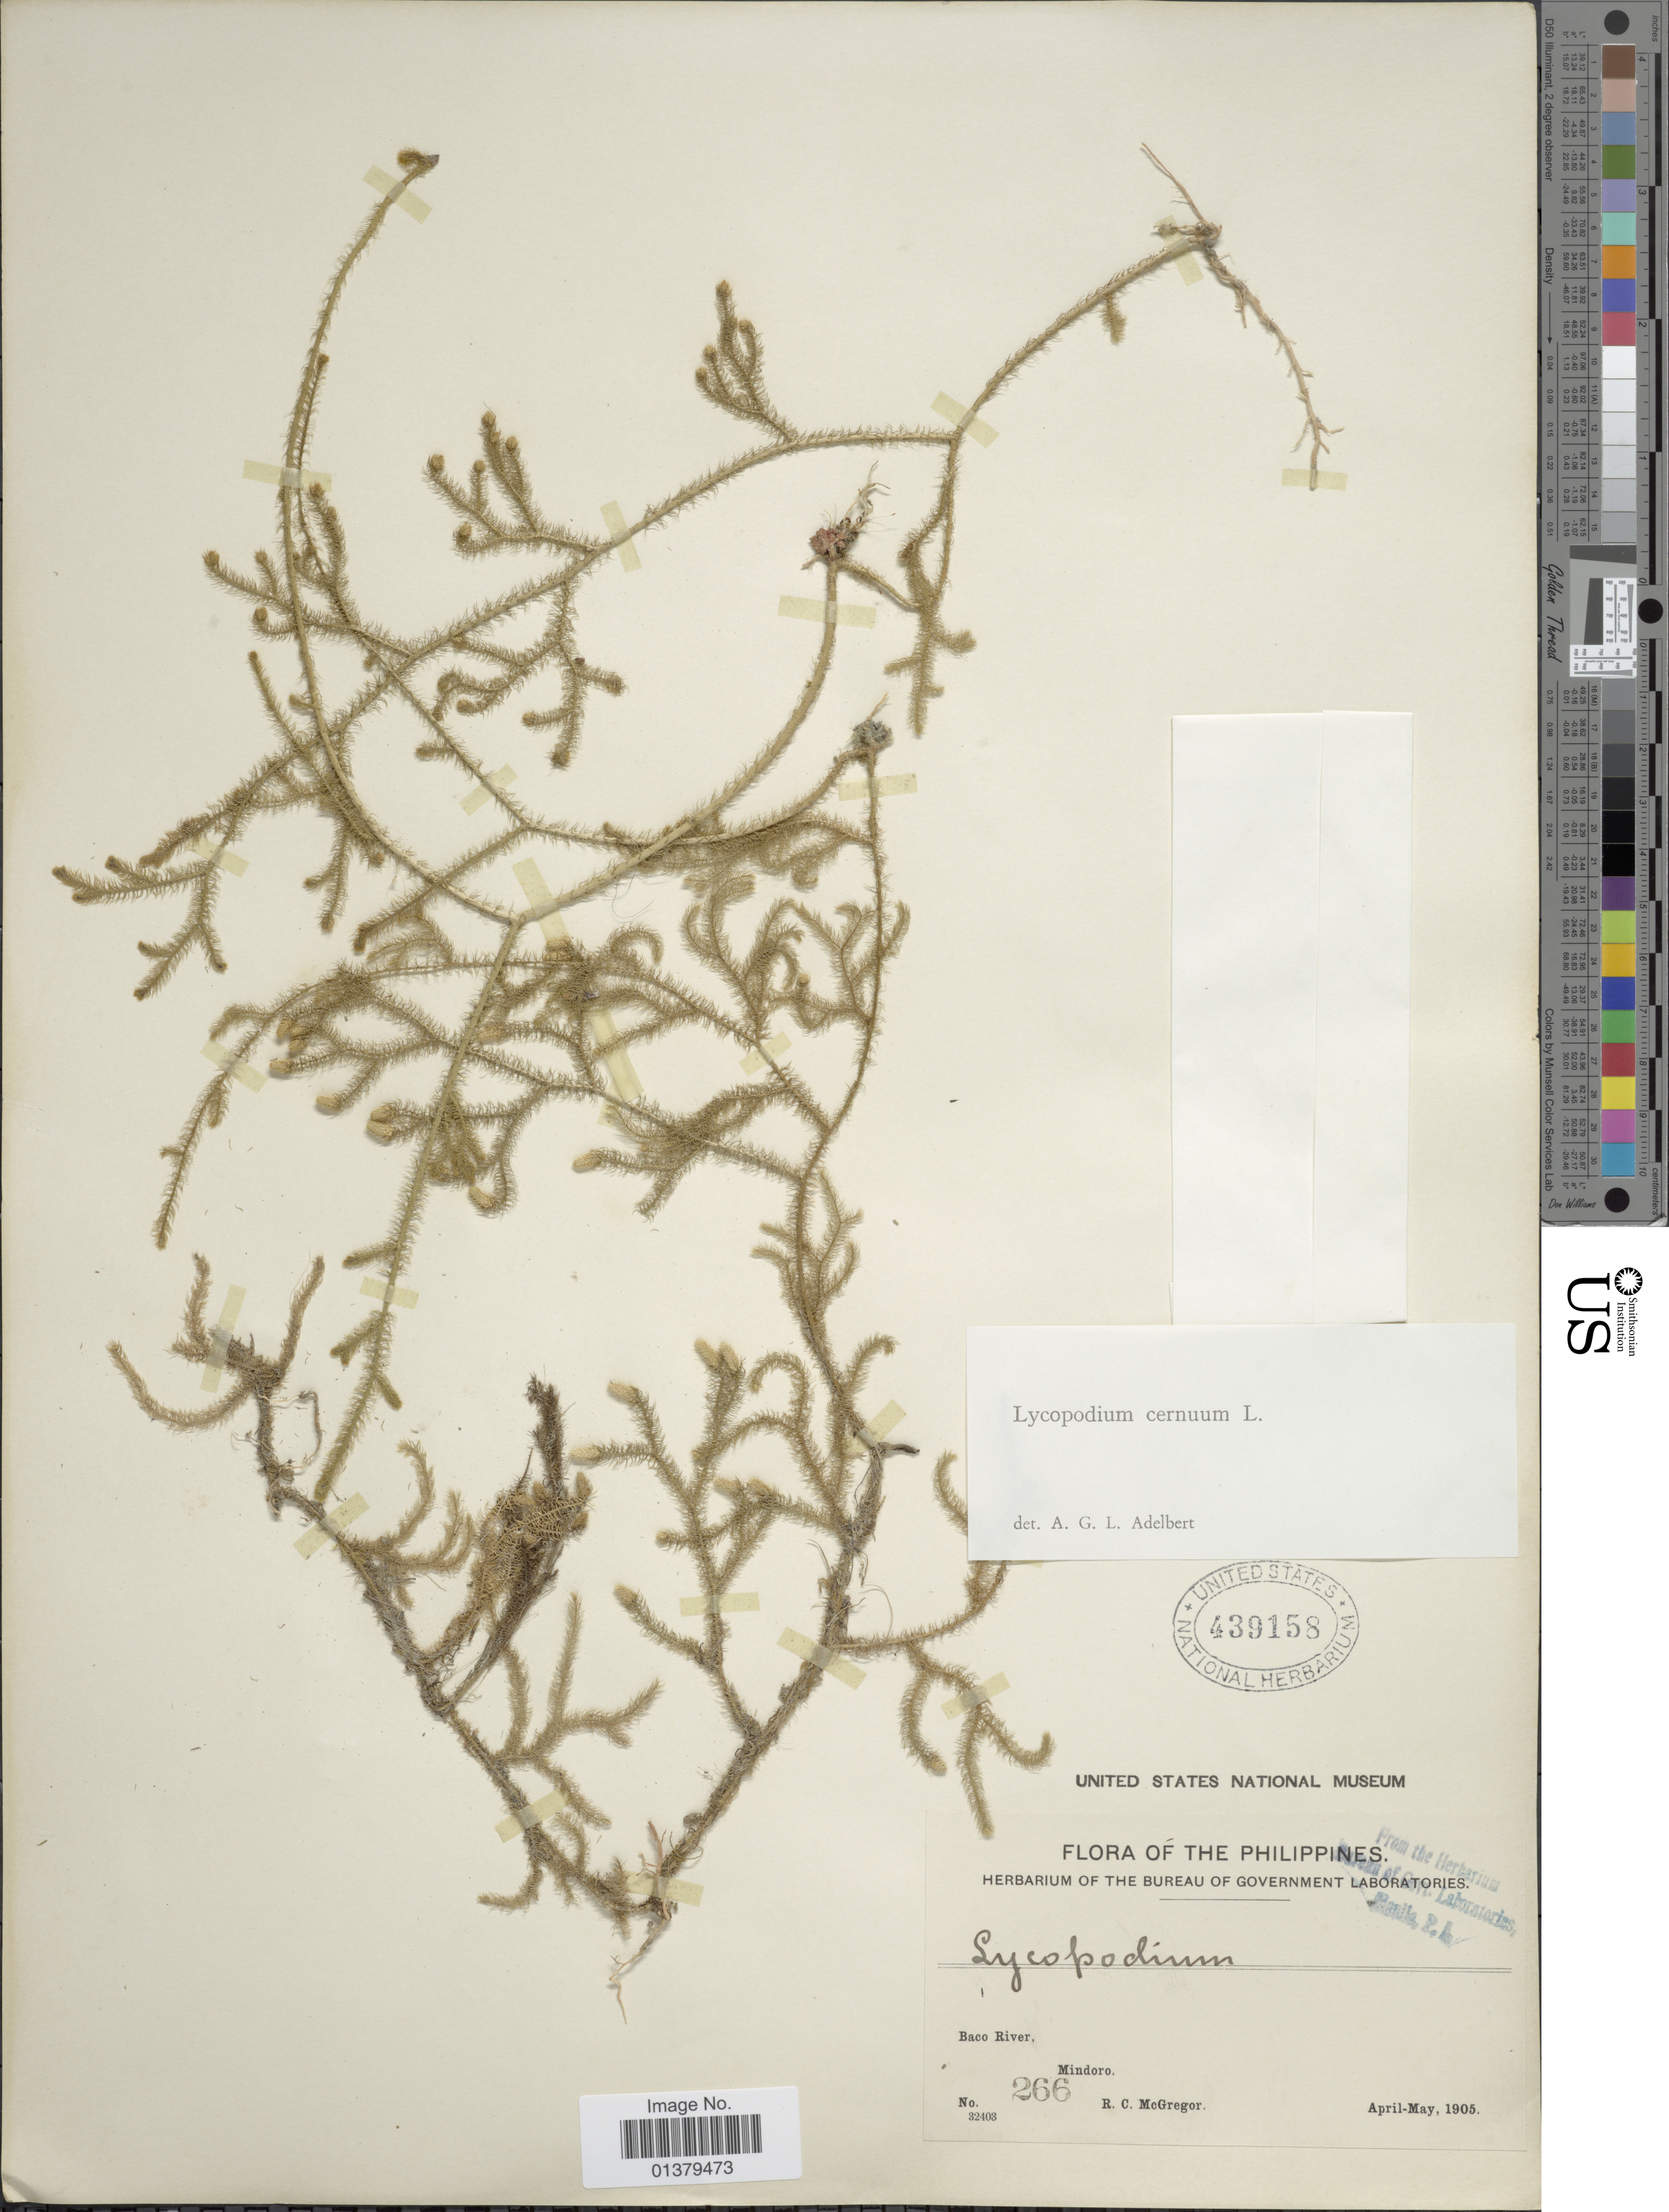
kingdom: Plantae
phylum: Tracheophyta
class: Lycopodiopsida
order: Lycopodiales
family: Lycopodiaceae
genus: Palhinhaea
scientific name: Palhinhaea cernua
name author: (L.) Vasc. & Franco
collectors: R. C. McGregor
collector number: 266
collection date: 1905-04/1905-05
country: Philippines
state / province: Mimaropa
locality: Baco River, Mindoro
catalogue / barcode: US 439158